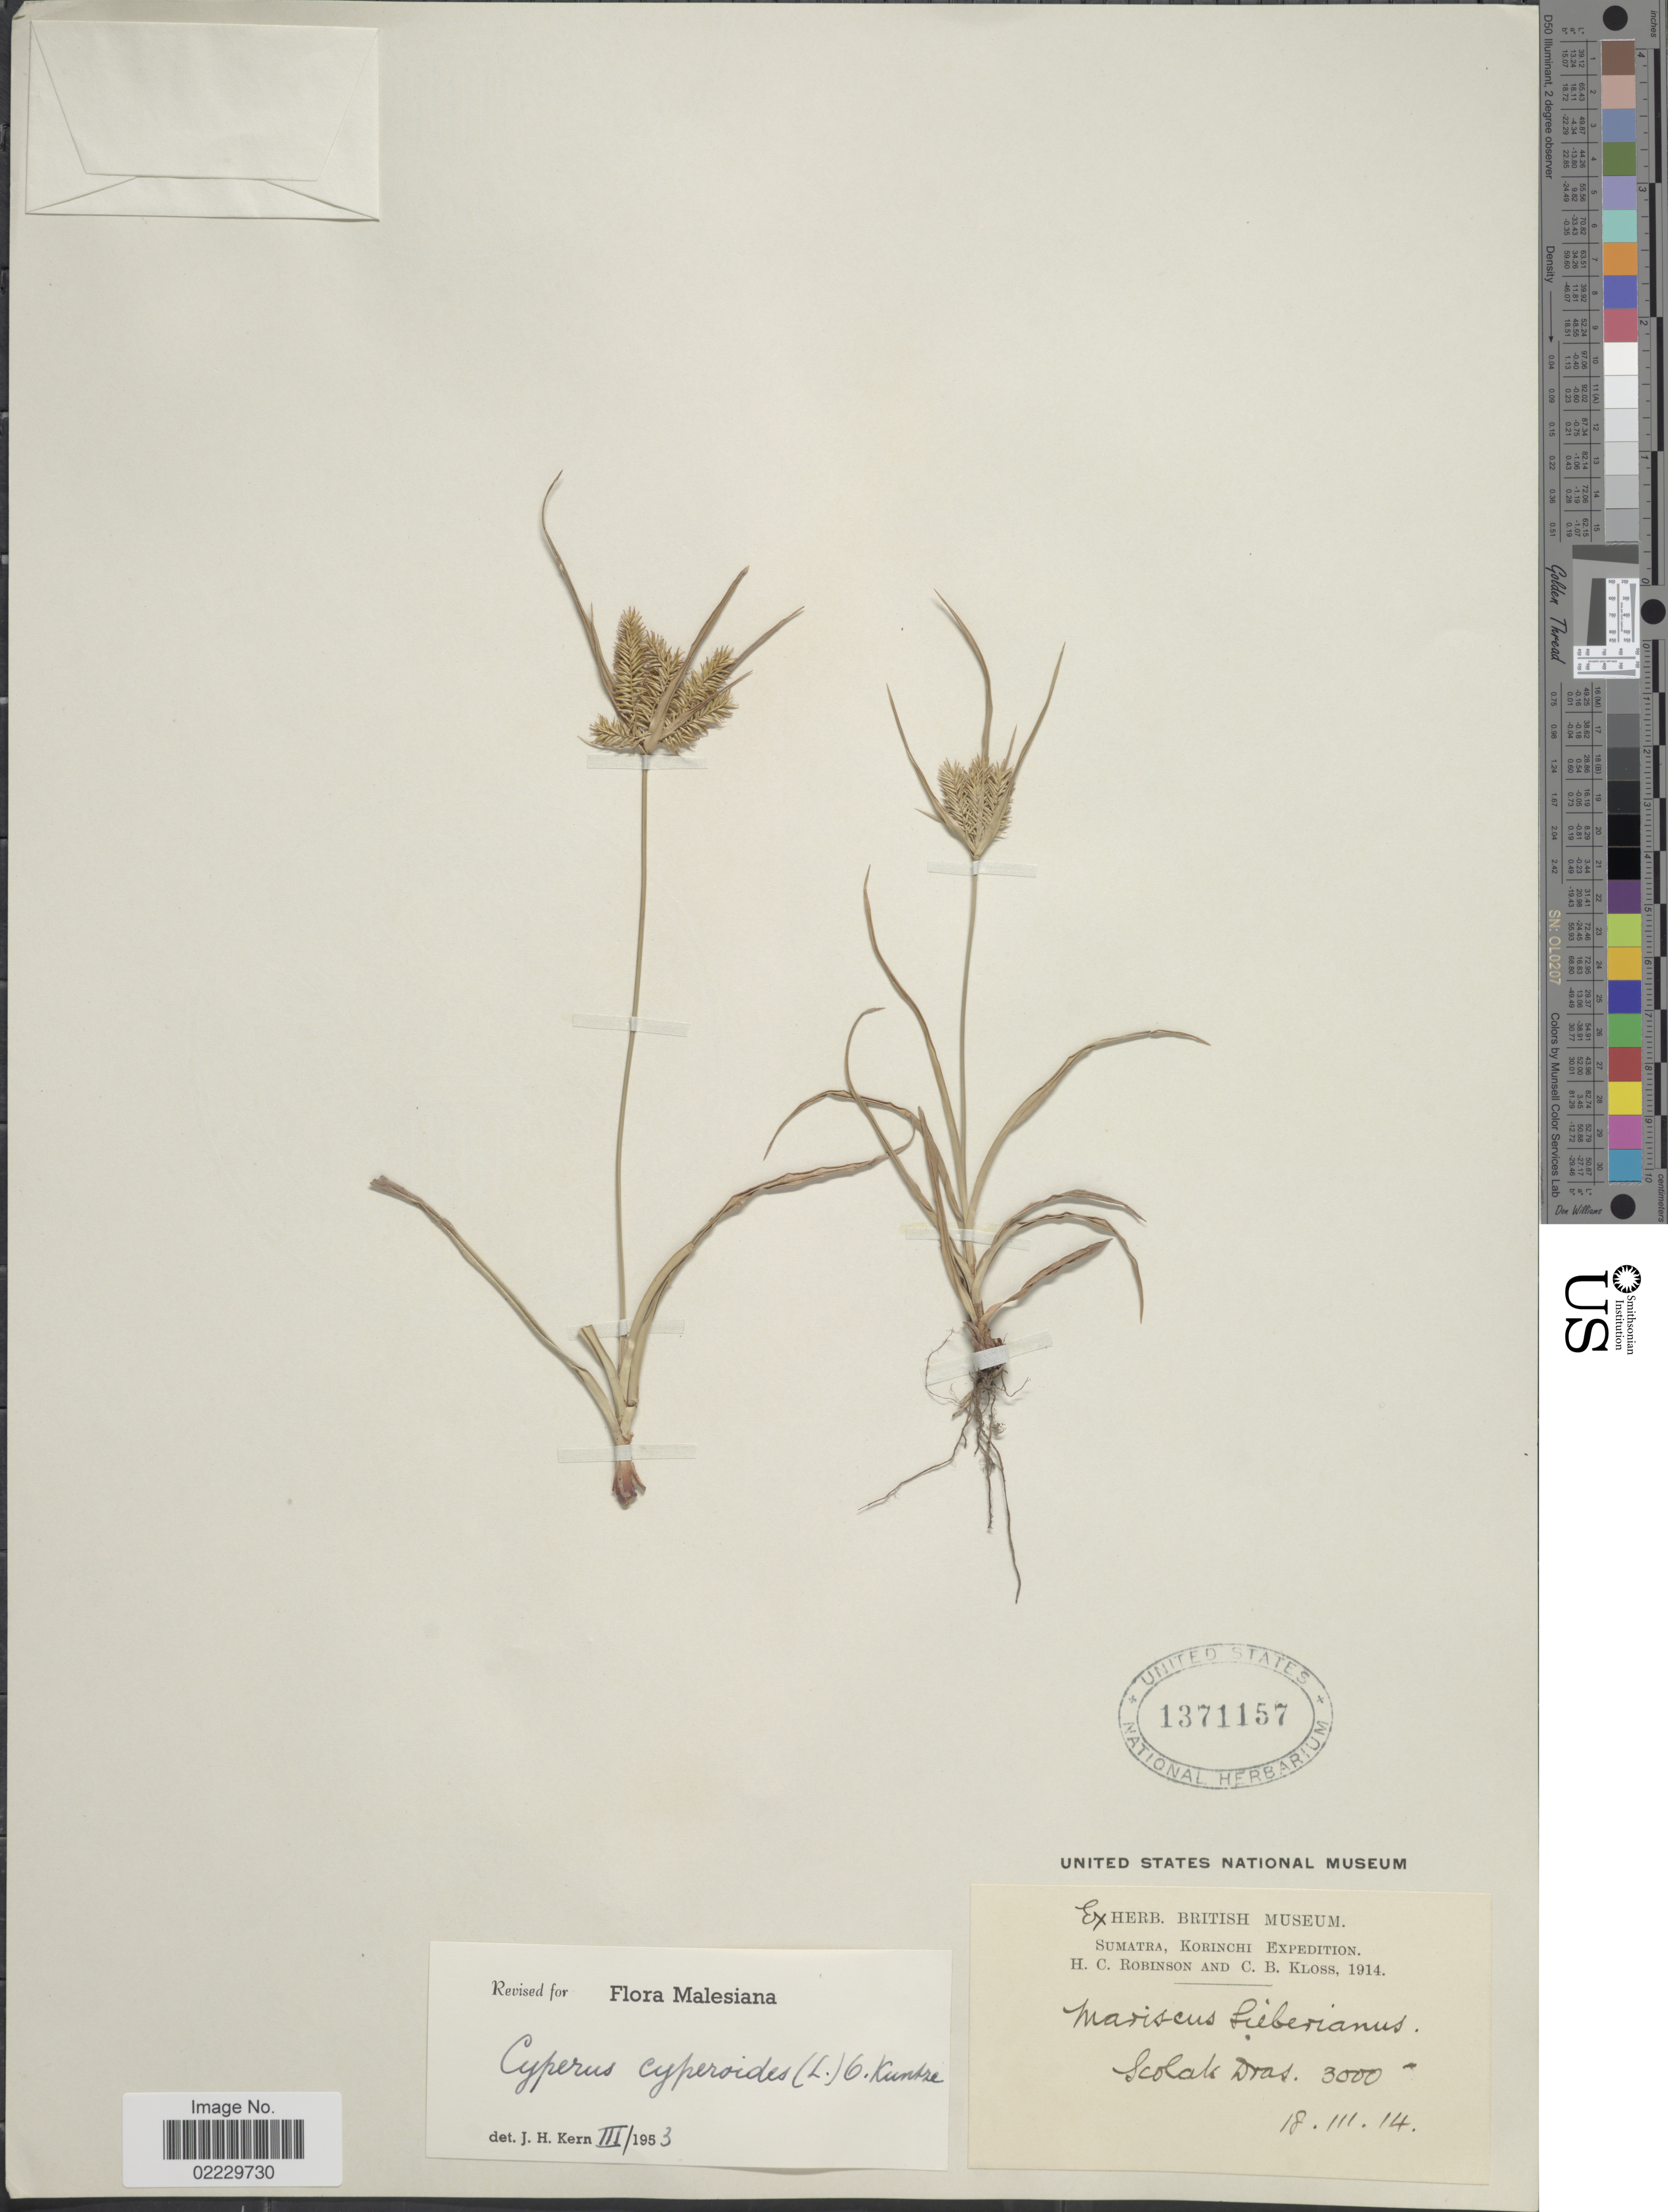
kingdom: Plantae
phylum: Tracheophyta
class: Liliopsida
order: Poales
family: Cyperaceae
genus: Cyperus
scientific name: Cyperus cyperoides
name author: (L.) Kuntze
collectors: H. C. Robinson & C. Kloss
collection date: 1914-03-18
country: Indonesia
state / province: Sumatra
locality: Scolak Dras [interpreted]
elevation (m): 914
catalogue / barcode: US 1371157